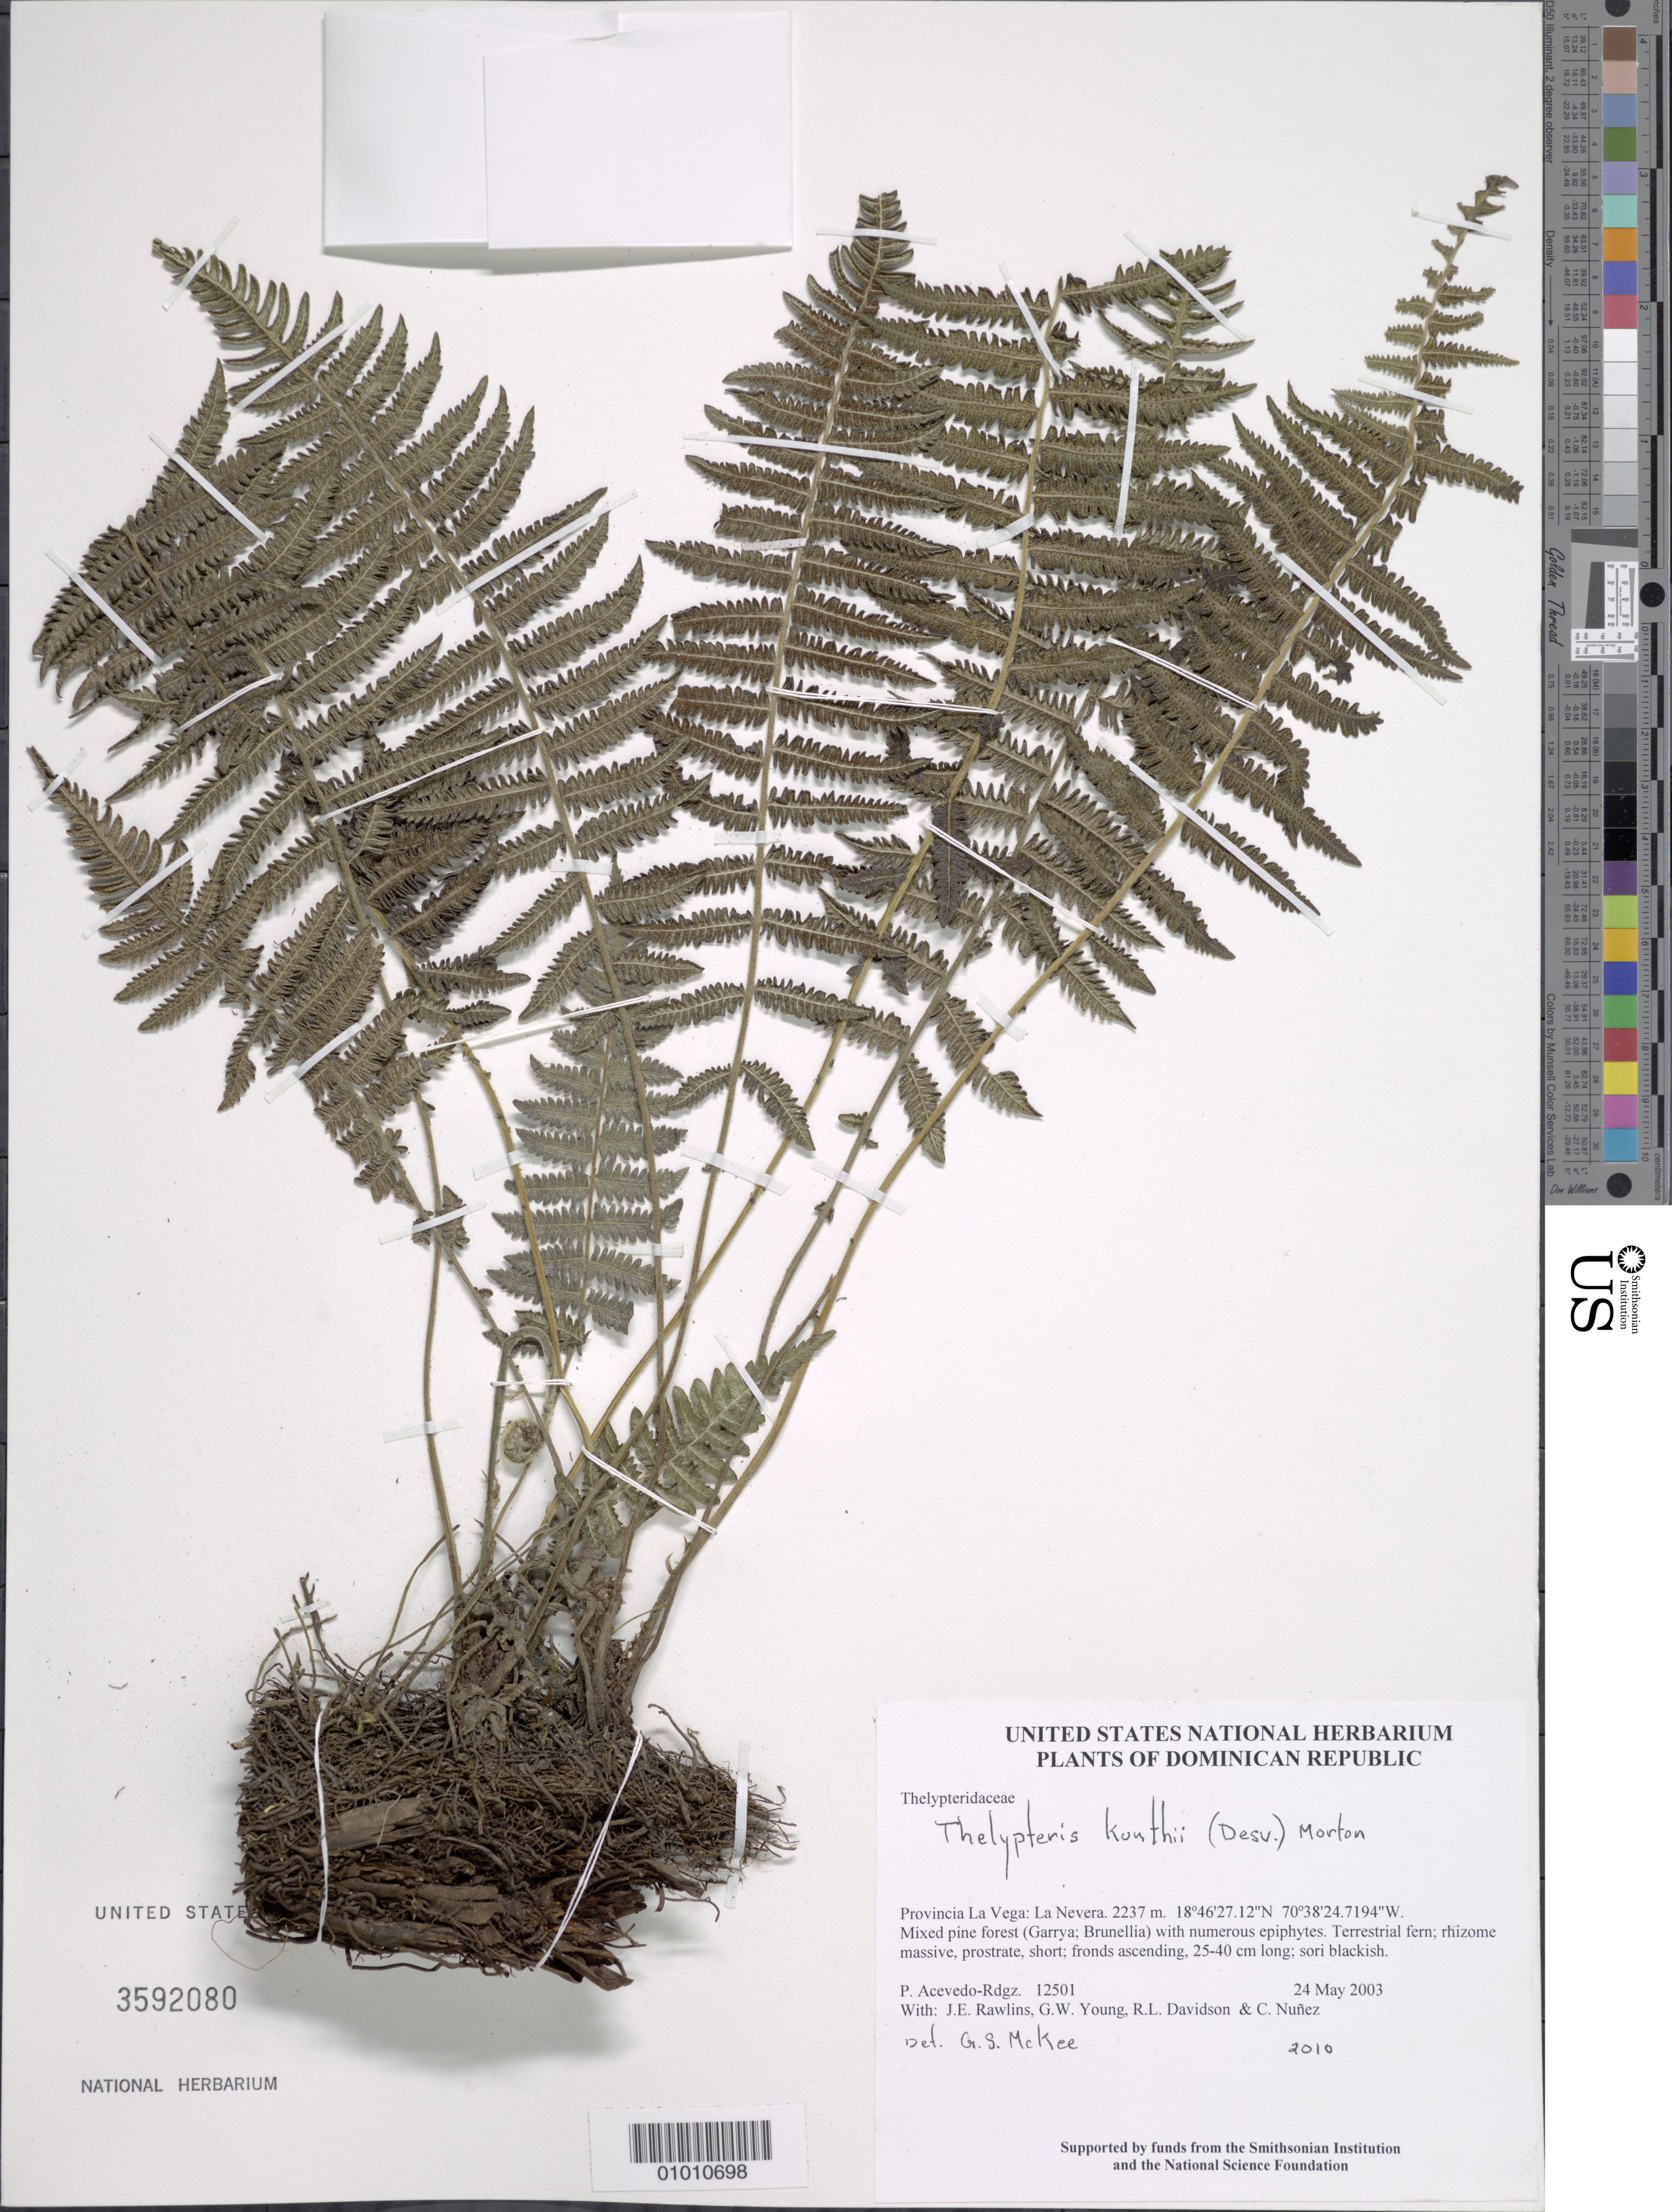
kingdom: Plantae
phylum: Tracheophyta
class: Polypodiopsida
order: Polypodiales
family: Thelypteridaceae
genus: Christella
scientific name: Christella kunthii comb. ined.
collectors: P. Acevedo-Rodr., J. Rawlins, G. Young, R. Davidson & C. Nunez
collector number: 12501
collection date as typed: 24 May 2003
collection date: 2003-05-24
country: Dominican Republic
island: Hispaniola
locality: Provincia La Vega: La Nevera.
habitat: Mixed pine forest (Garrya; Brunellia) with numerous epiphytes.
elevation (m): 2237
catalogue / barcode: US 3592080